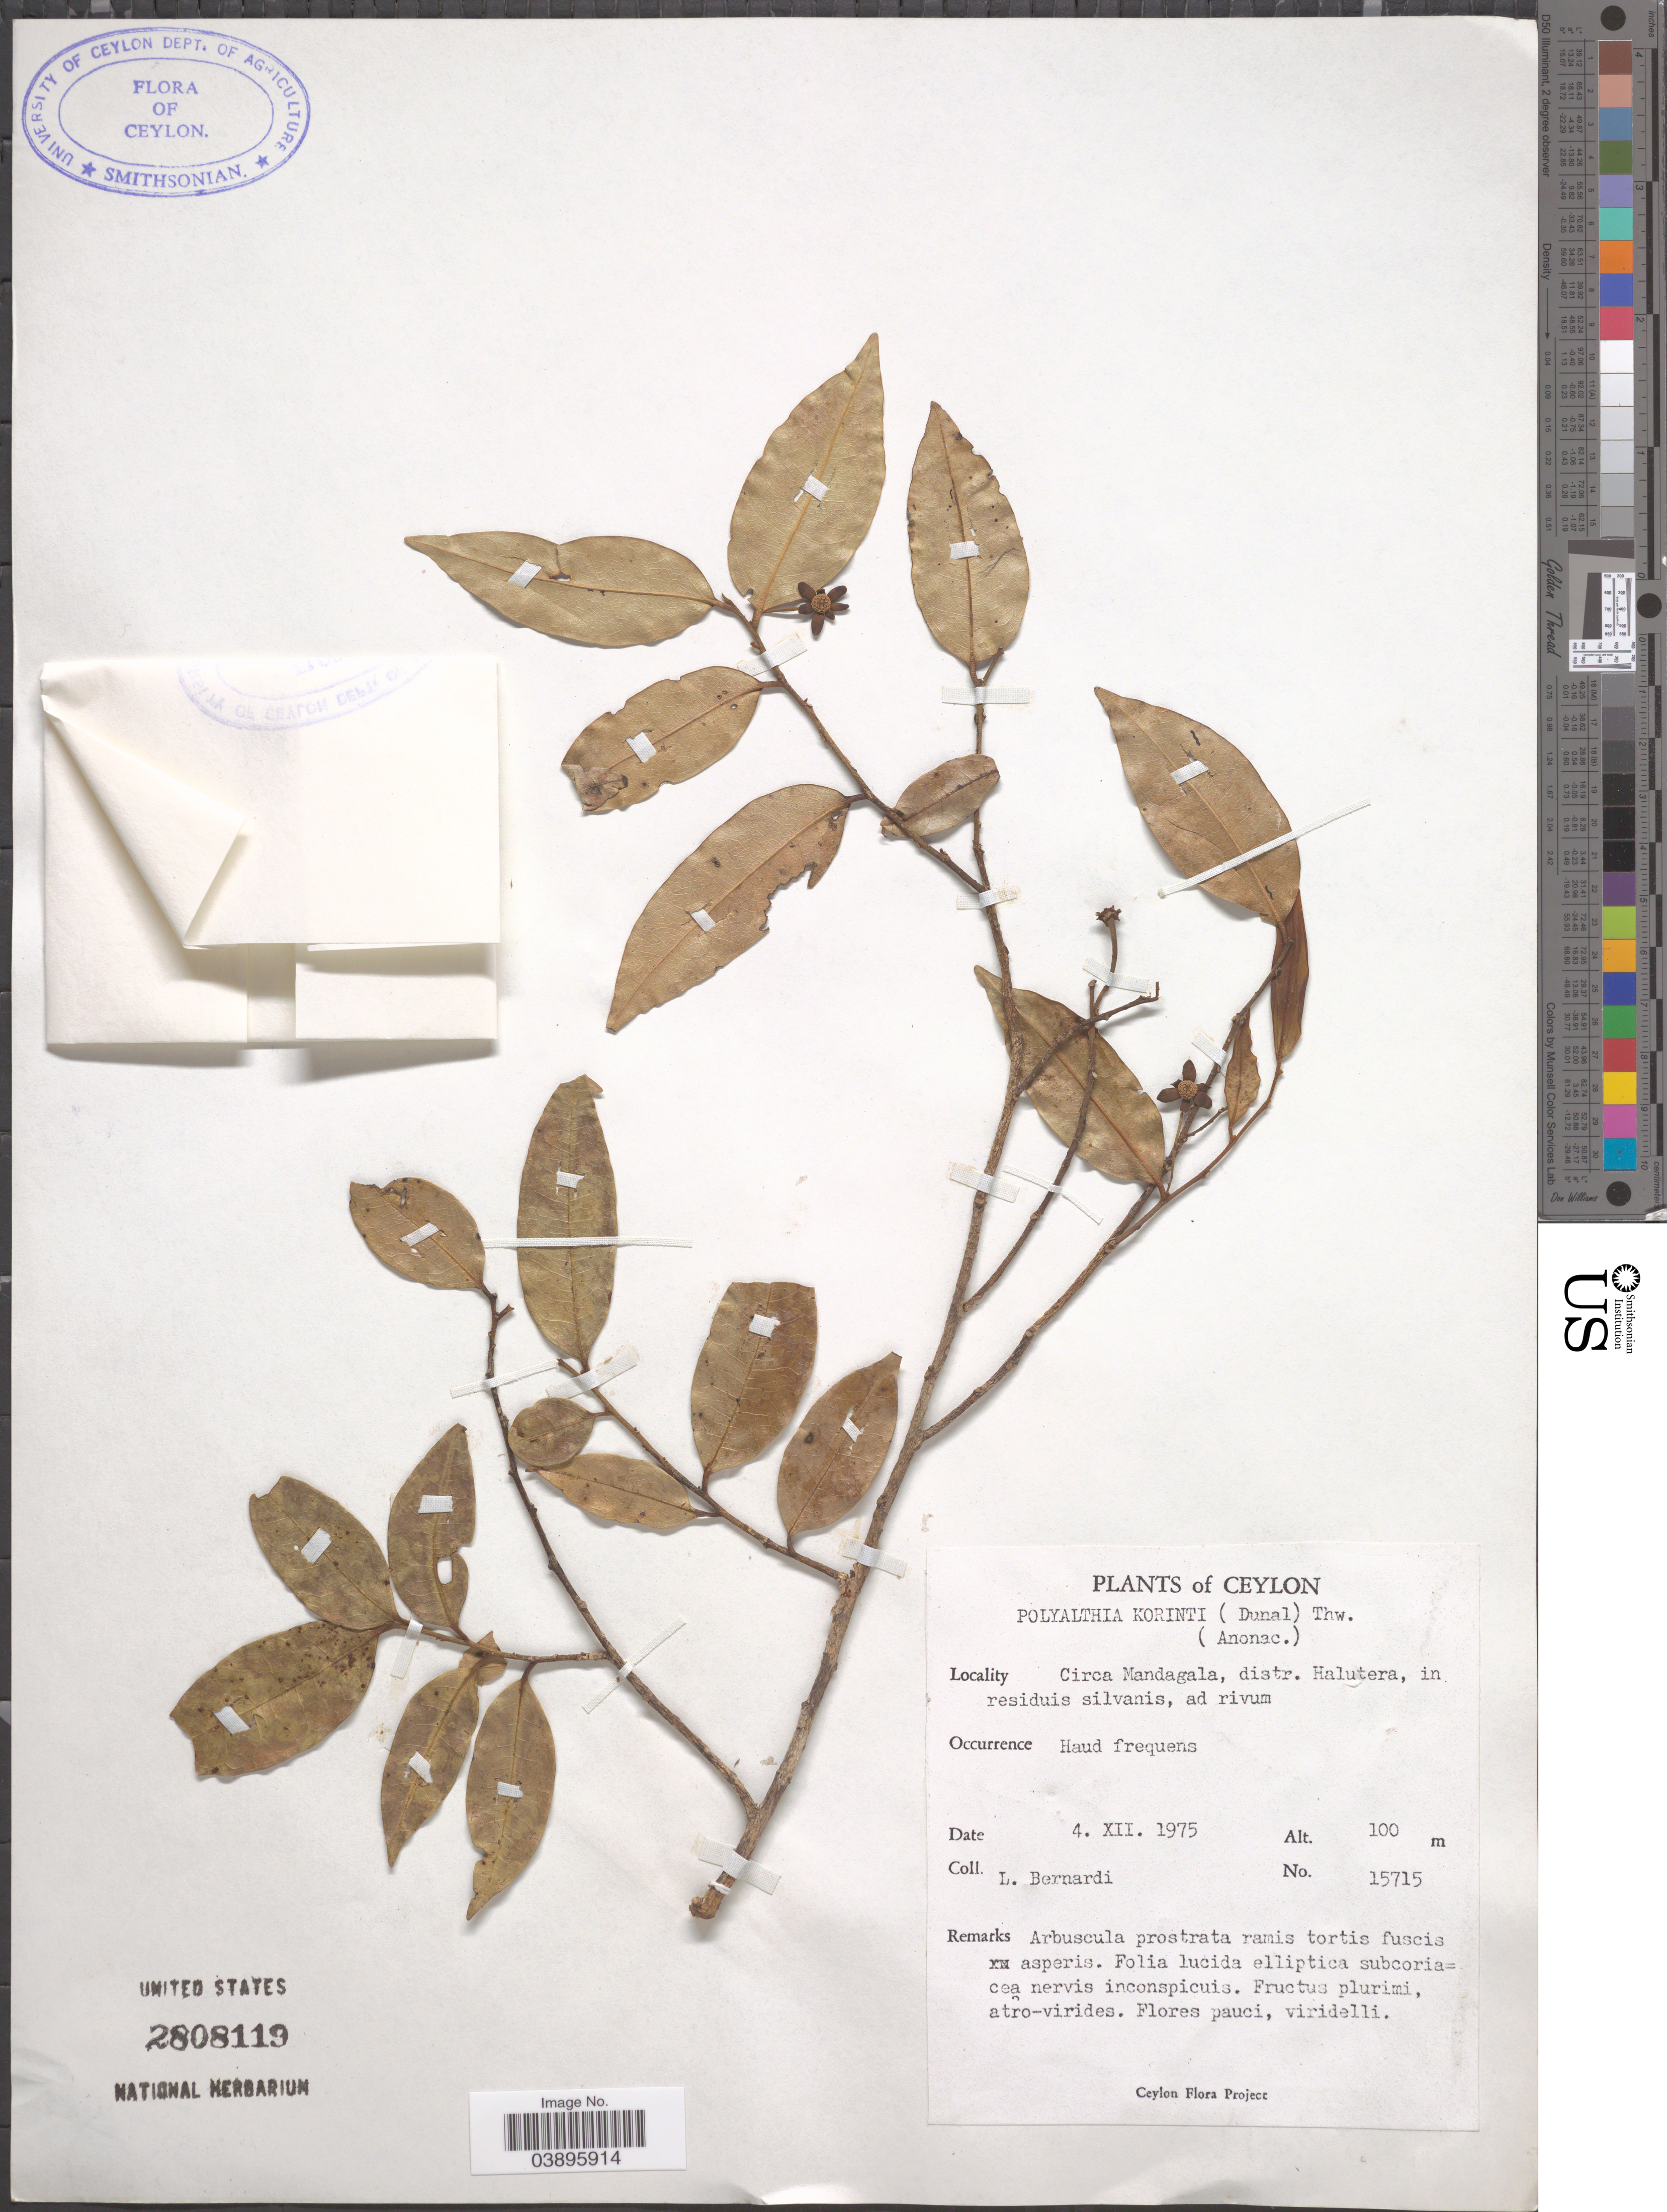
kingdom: Plantae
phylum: Tracheophyta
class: Magnoliopsida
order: Magnoliales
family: Annonaceae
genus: Polyalthia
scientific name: Polyalthia korinti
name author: (Dunal) Thwaites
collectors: L. Bernardi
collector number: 15715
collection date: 1975-12-04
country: Sri Lanka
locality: Ceylon. Circa Mandagala, distr. Halutera, in residuis silvanis, ad rivum. Haud frequens.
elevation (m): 100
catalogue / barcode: US 2808119